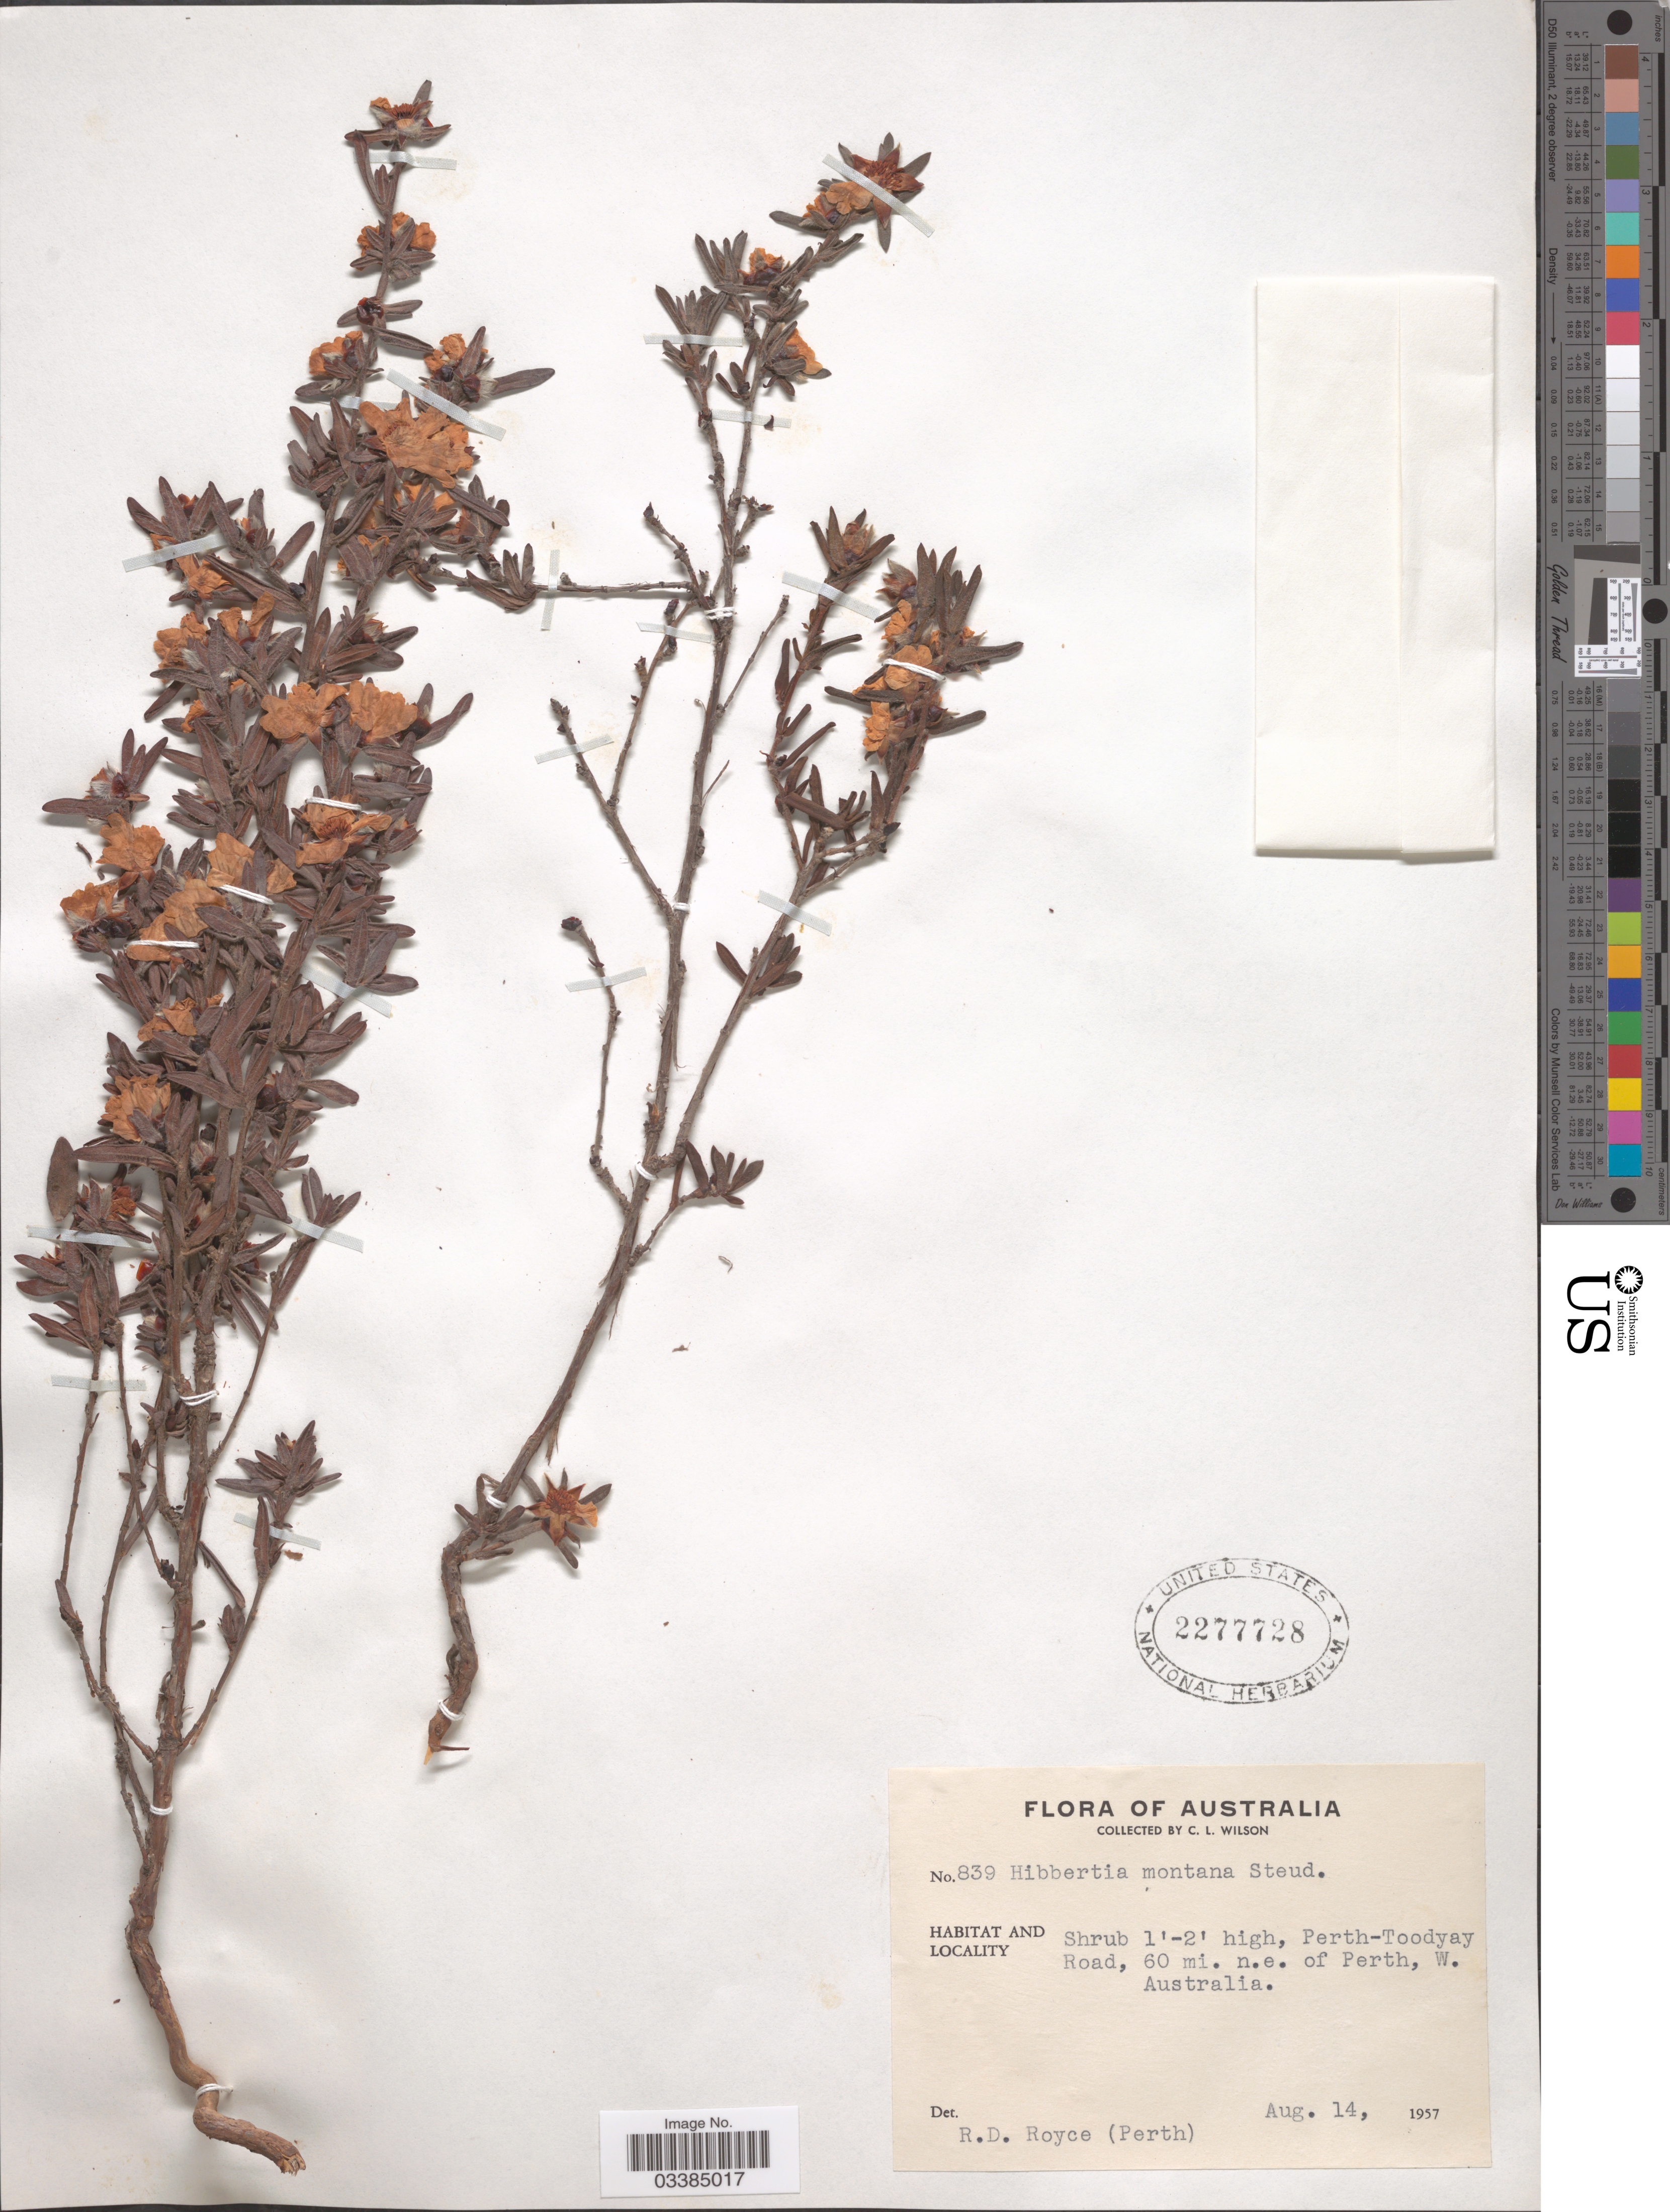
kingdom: Plantae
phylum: Tracheophyta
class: Magnoliopsida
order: Dilleniales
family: Dilleniaceae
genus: Hibbertia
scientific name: Hibbertia montana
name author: Steud.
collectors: C. L. Wilson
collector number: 839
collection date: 1957-08-14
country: Australia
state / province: Western Australia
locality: Perth-Toodyay Road, 60 mi. n.e. of Perth, W. Australia.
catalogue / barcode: US 2277728